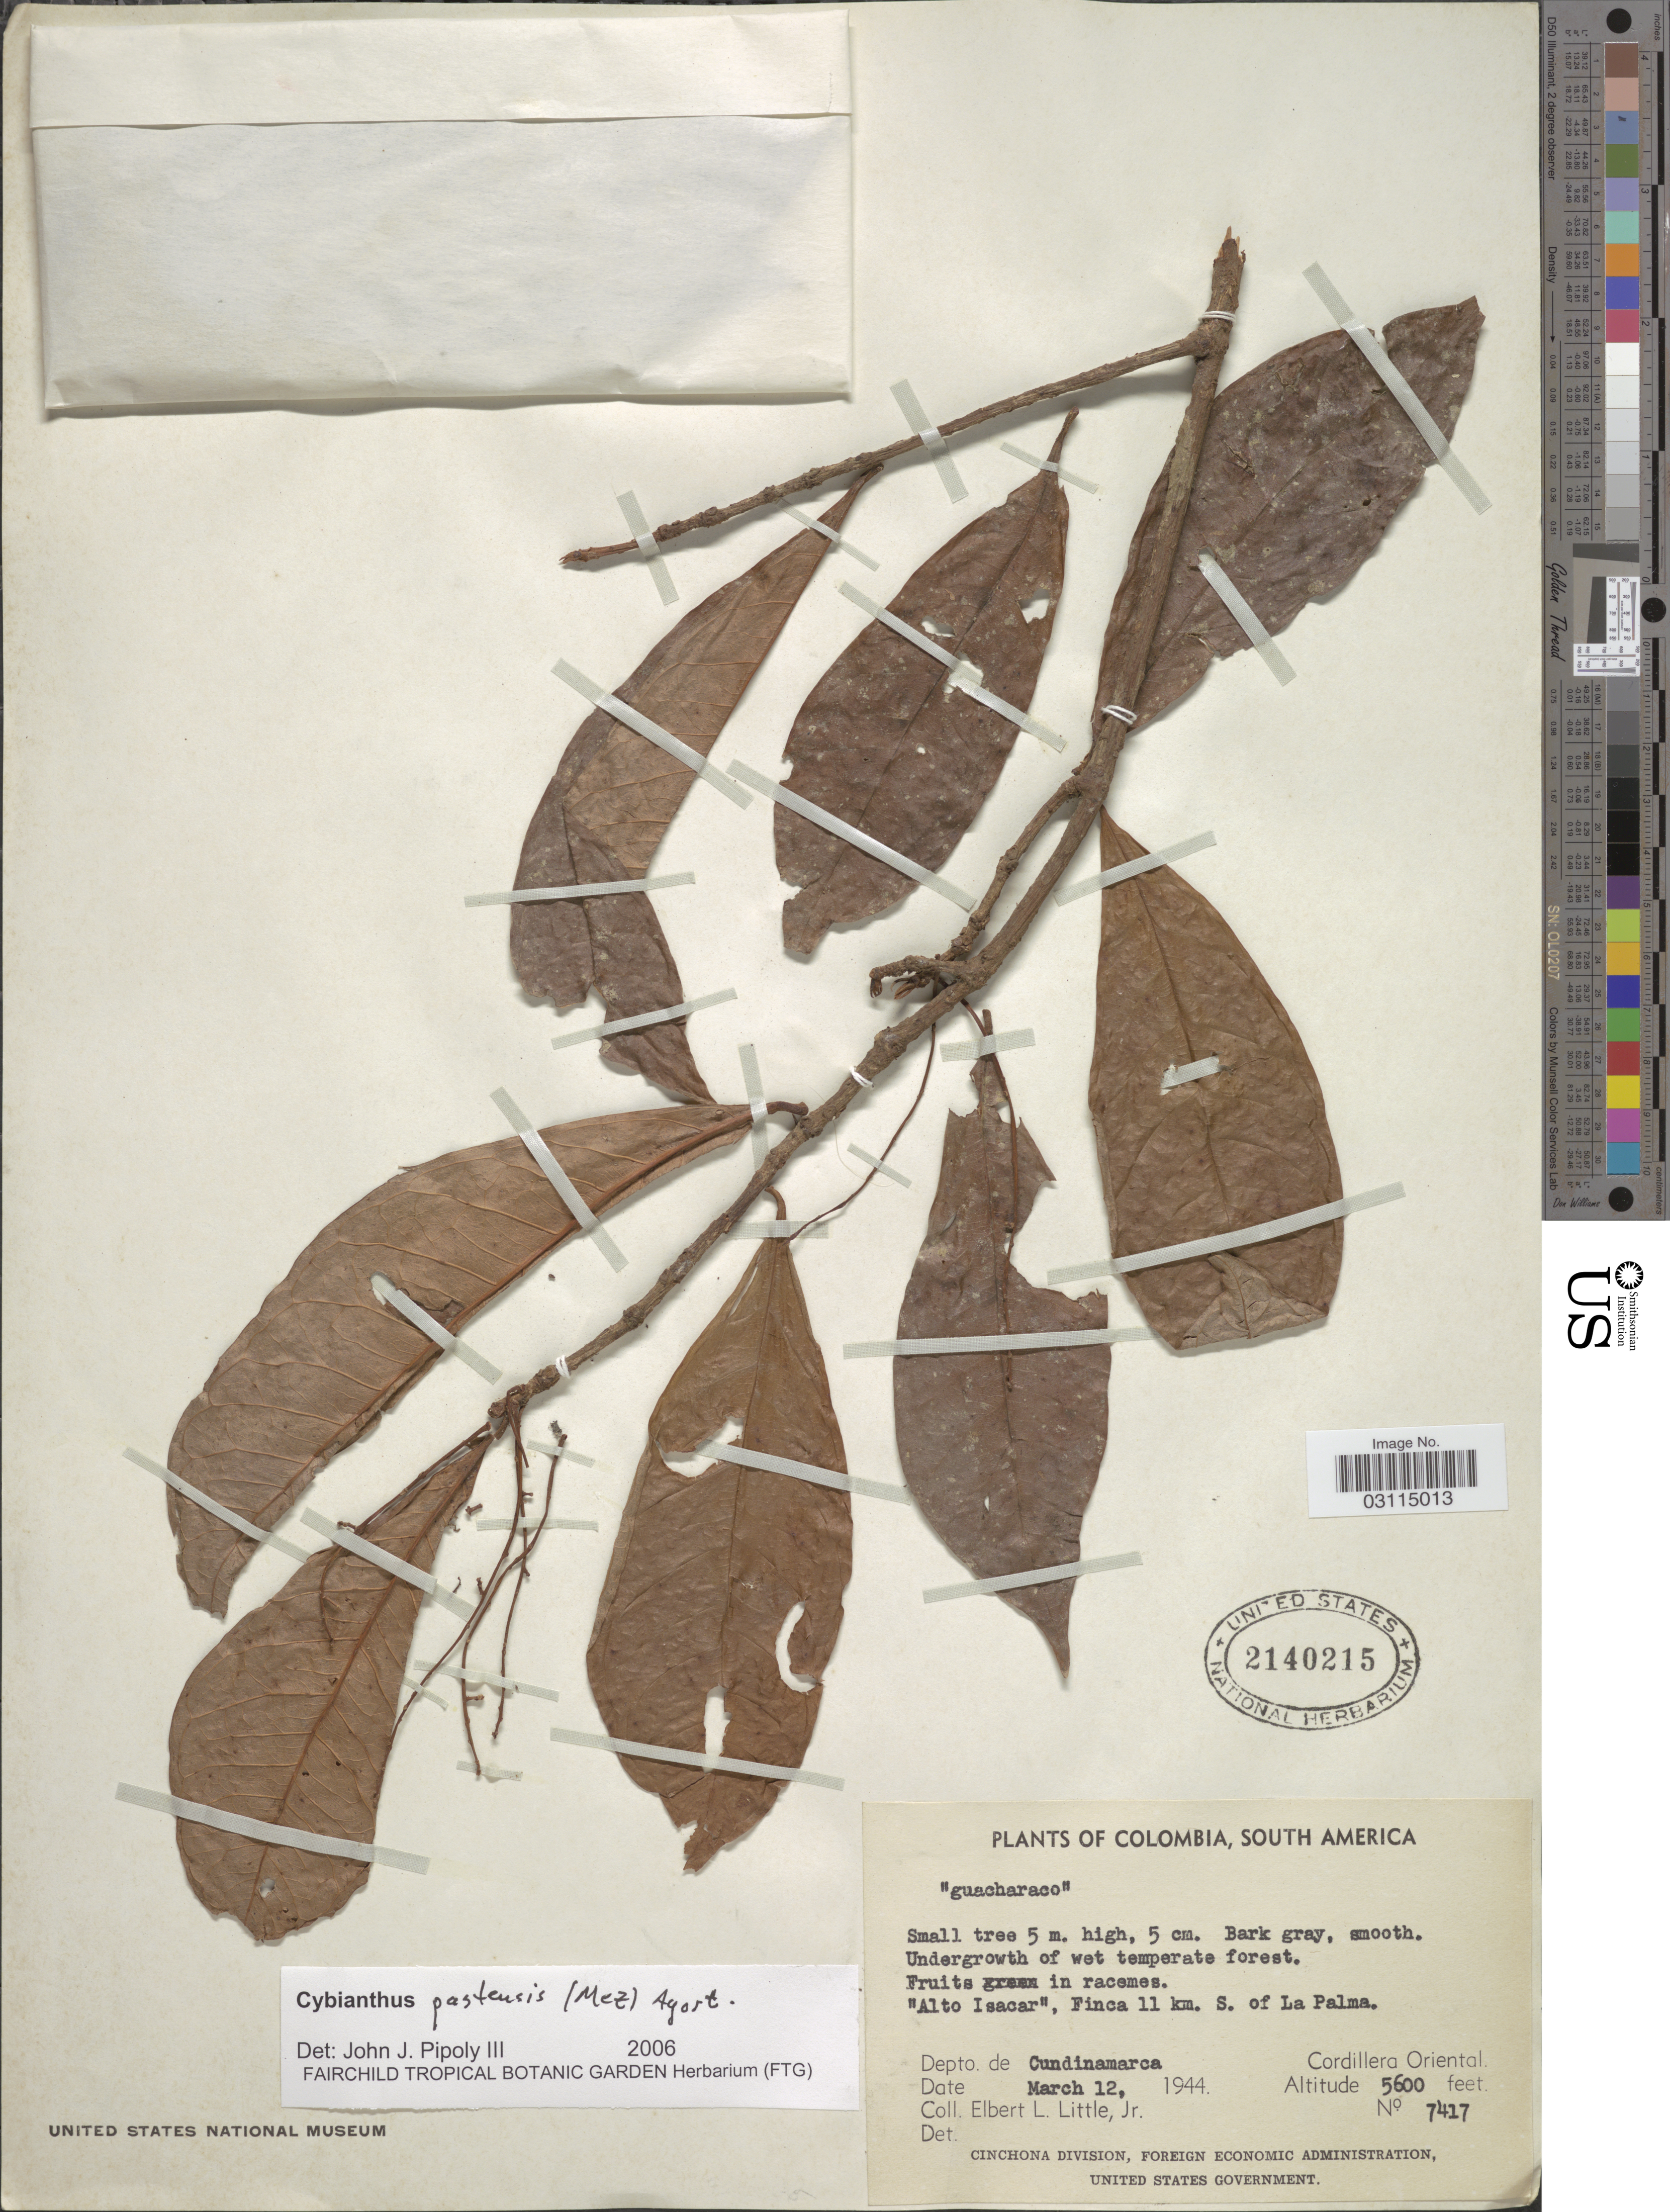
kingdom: Plantae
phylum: Tracheophyta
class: Magnoliopsida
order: Ericales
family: Primulaceae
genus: Cybianthus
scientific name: Cybianthus pastensis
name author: (Mez) G. Agostini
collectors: E. L. Little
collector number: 7417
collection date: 1944-03-12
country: Colombia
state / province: Cundinamarca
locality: Alto Isacar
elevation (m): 1707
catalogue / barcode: US 2140215